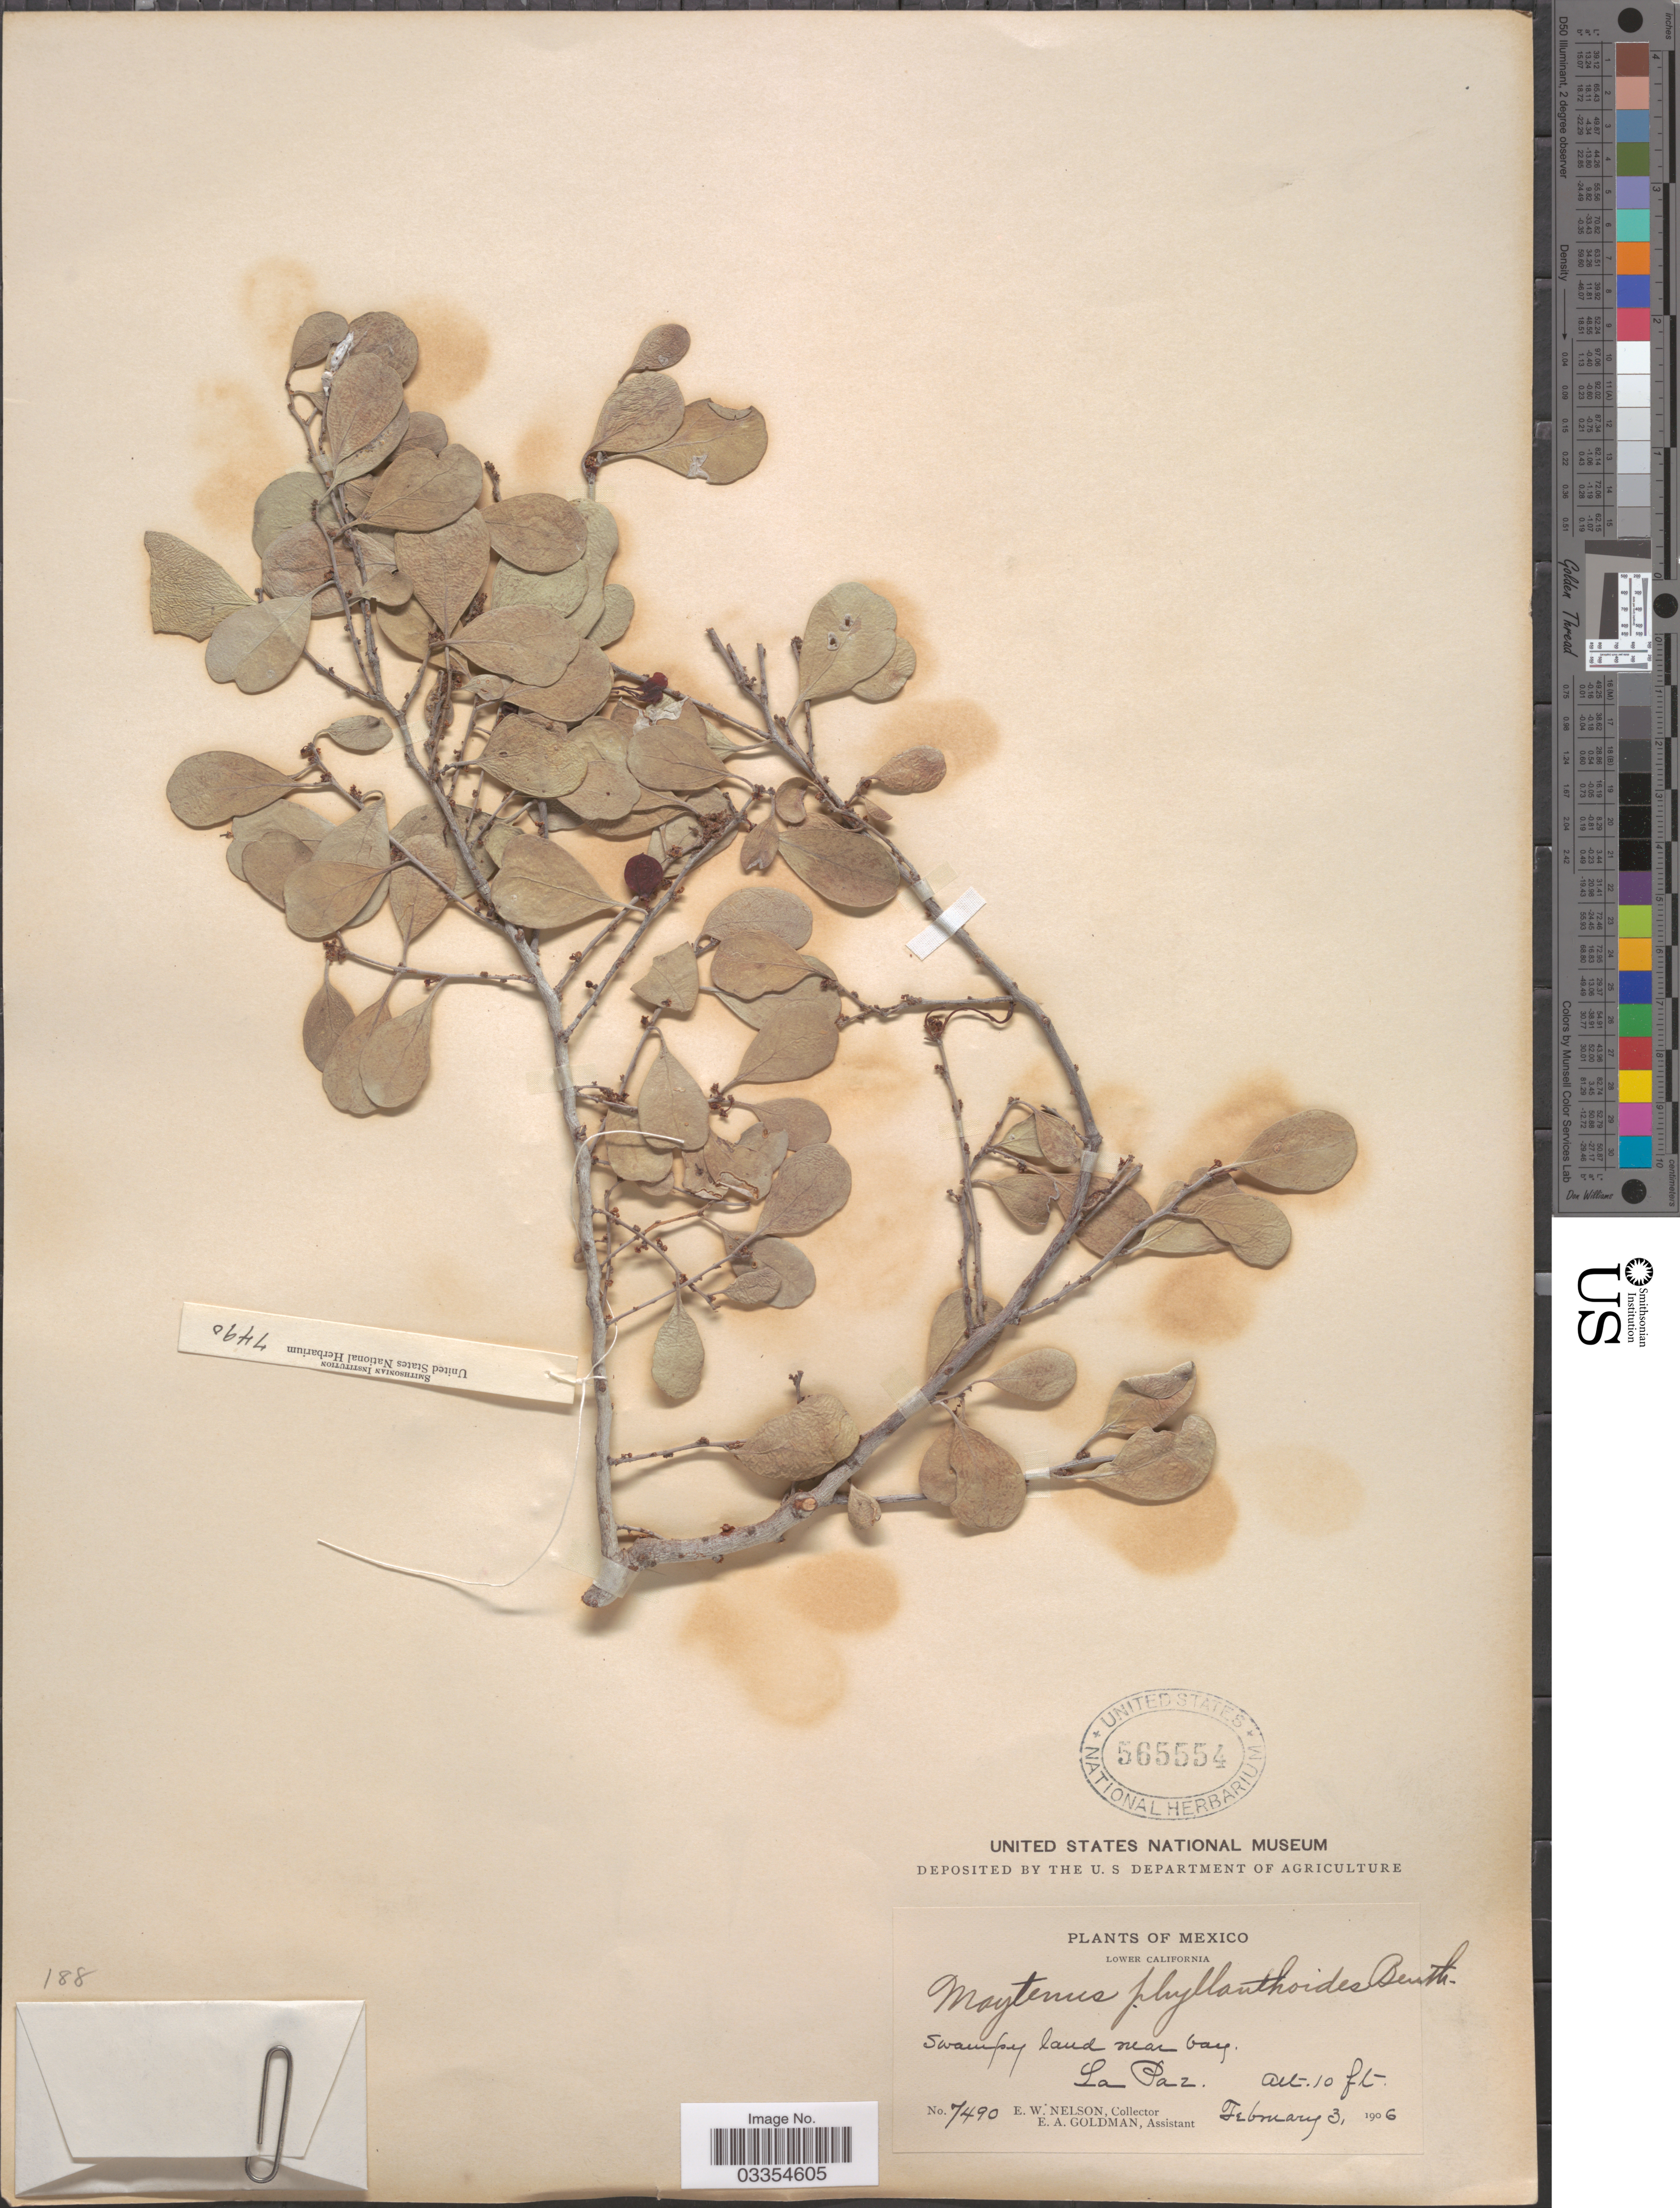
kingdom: Plantae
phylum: Tracheophyta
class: Magnoliopsida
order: Celastrales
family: Celastraceae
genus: Tricerma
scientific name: Tricerma phyllanthoides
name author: (Benth.) Lundell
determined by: Strong, Mark T., (BOT), Smithsonian Institution - National Museum of Natural History (UNITED STATES)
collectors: E. W. Nelson & E. A. Goldman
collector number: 7490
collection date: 1906-02-03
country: Mexico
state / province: Baja California Sur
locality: Lower California, La Paz.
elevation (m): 3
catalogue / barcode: US 565554